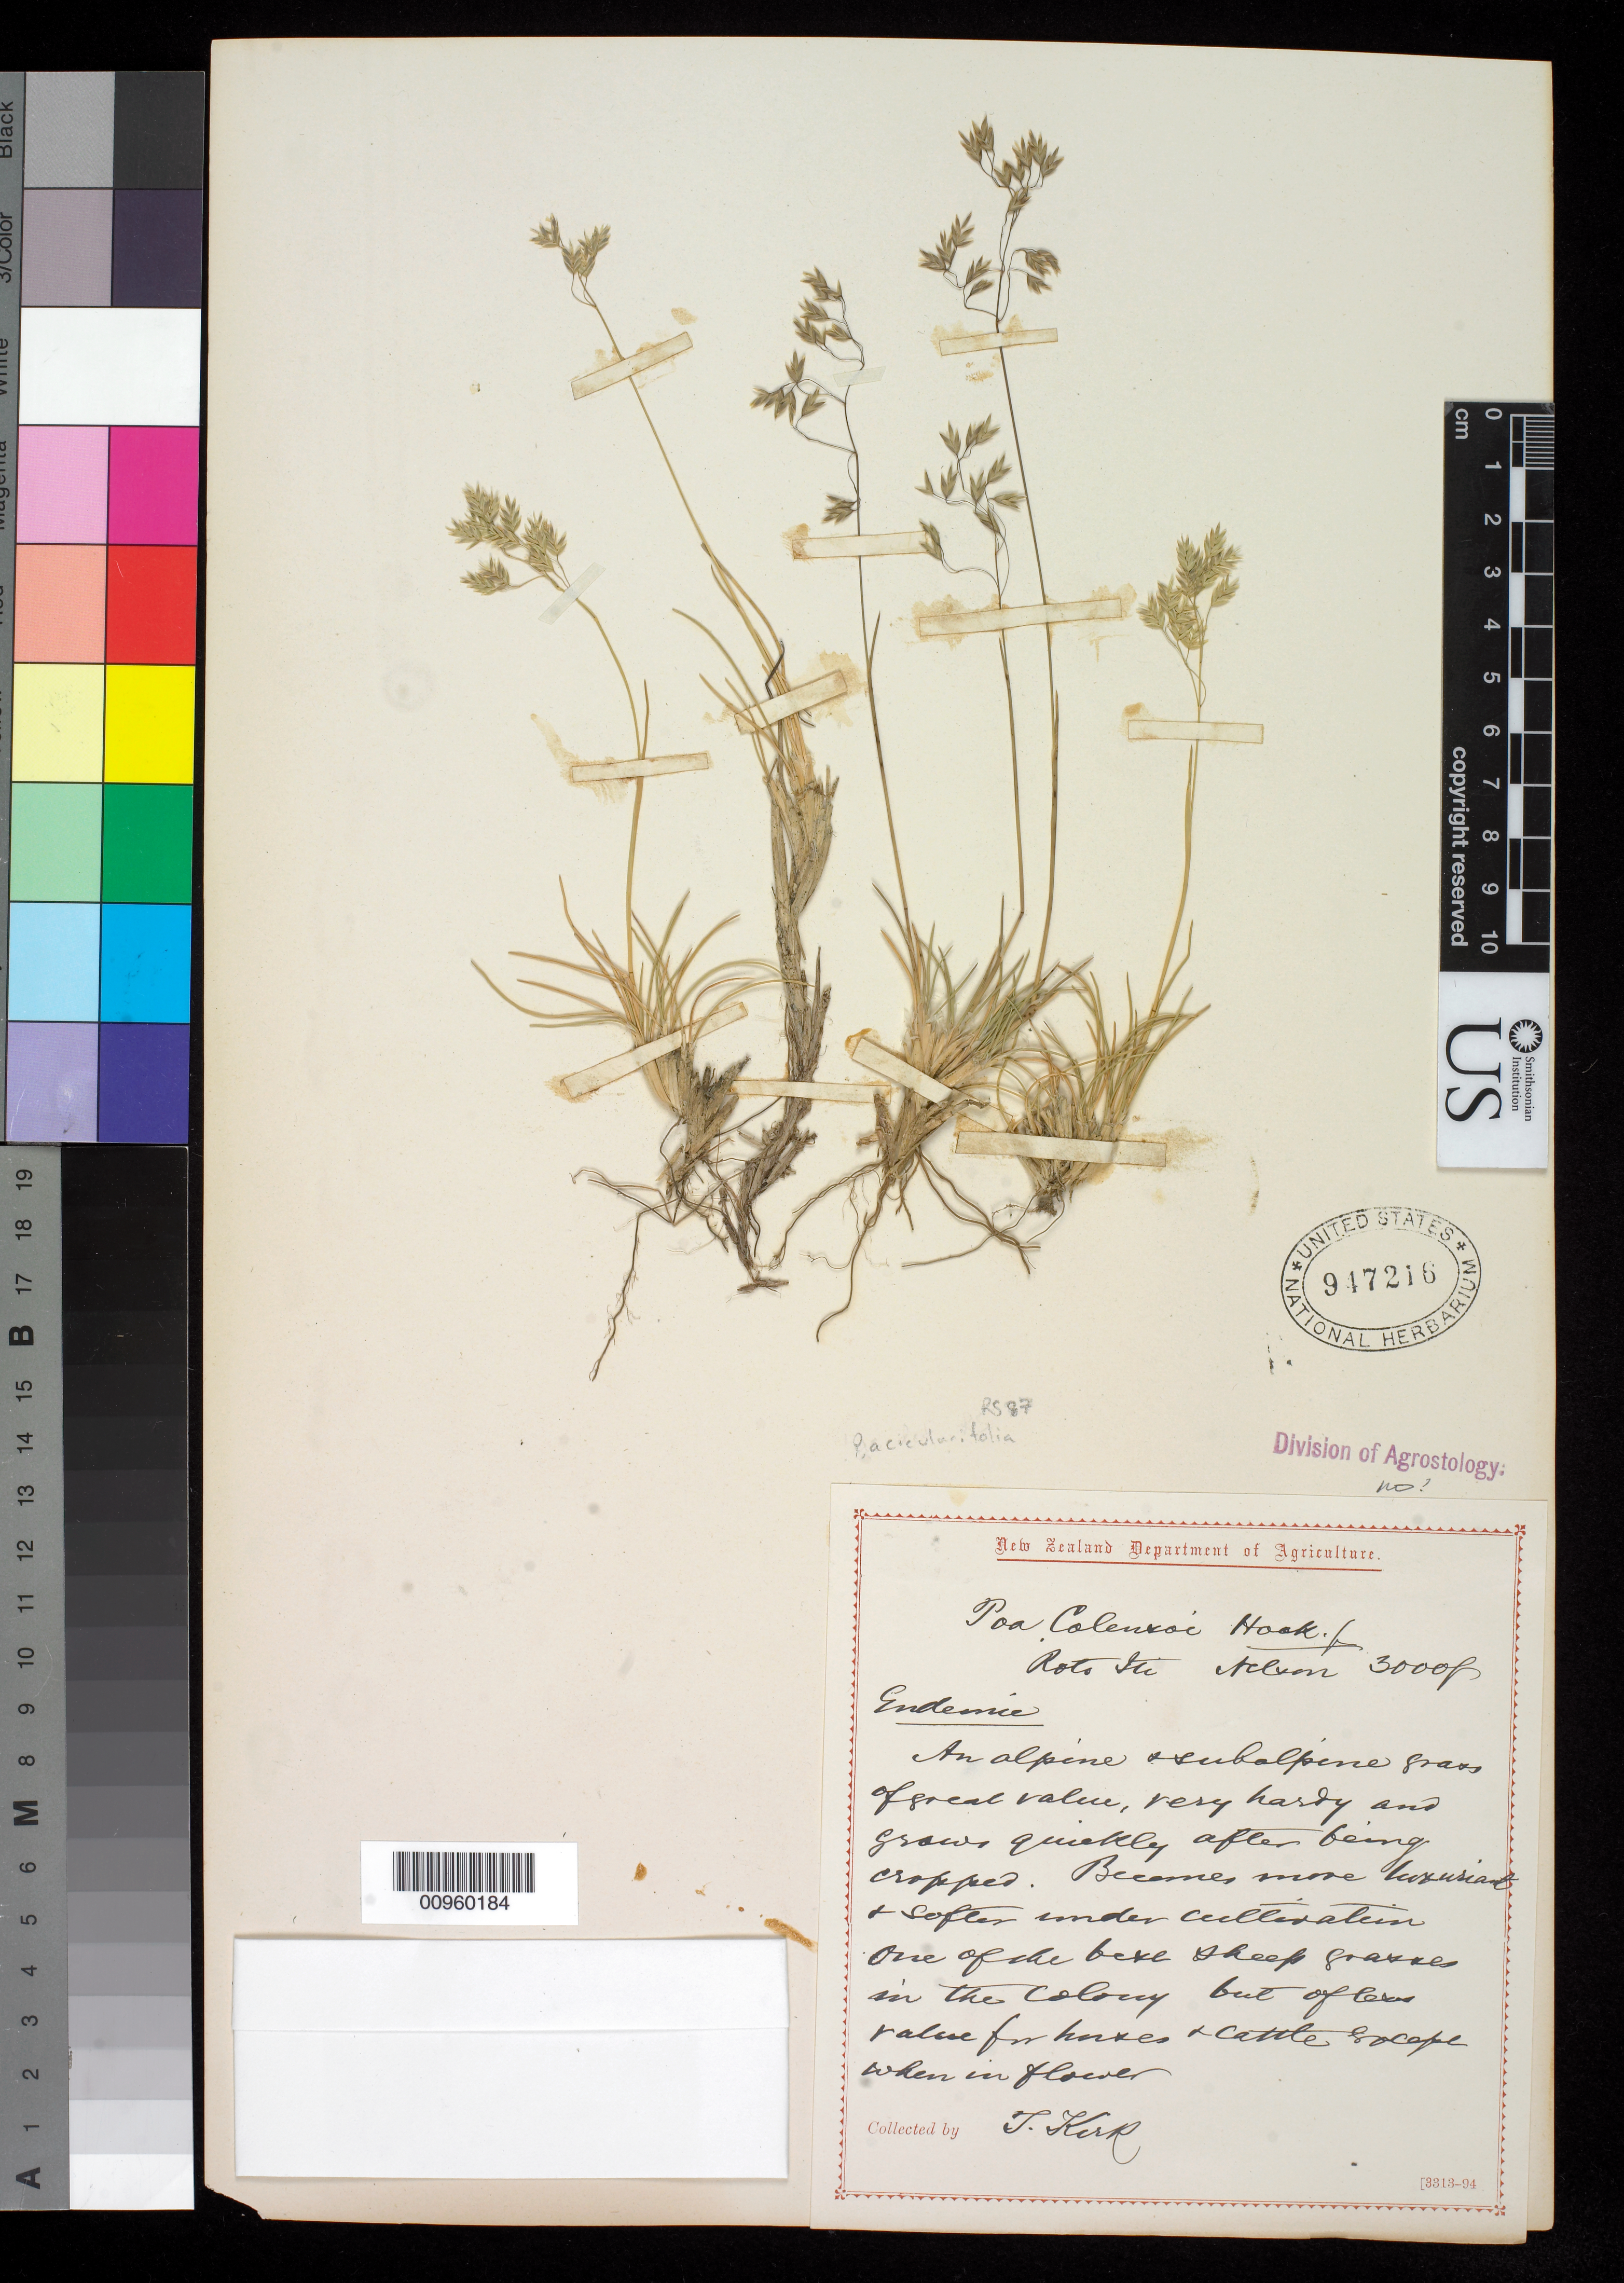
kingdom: Plantae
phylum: Tracheophyta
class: Liliopsida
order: Poales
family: Poaceae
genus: Poa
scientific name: Poa acicularifolia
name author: Buchanan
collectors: T. Kirk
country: New Zealand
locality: An alpine + subalpine grass of great value, very hardy and grows quickly after being cropped.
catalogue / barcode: US 917216